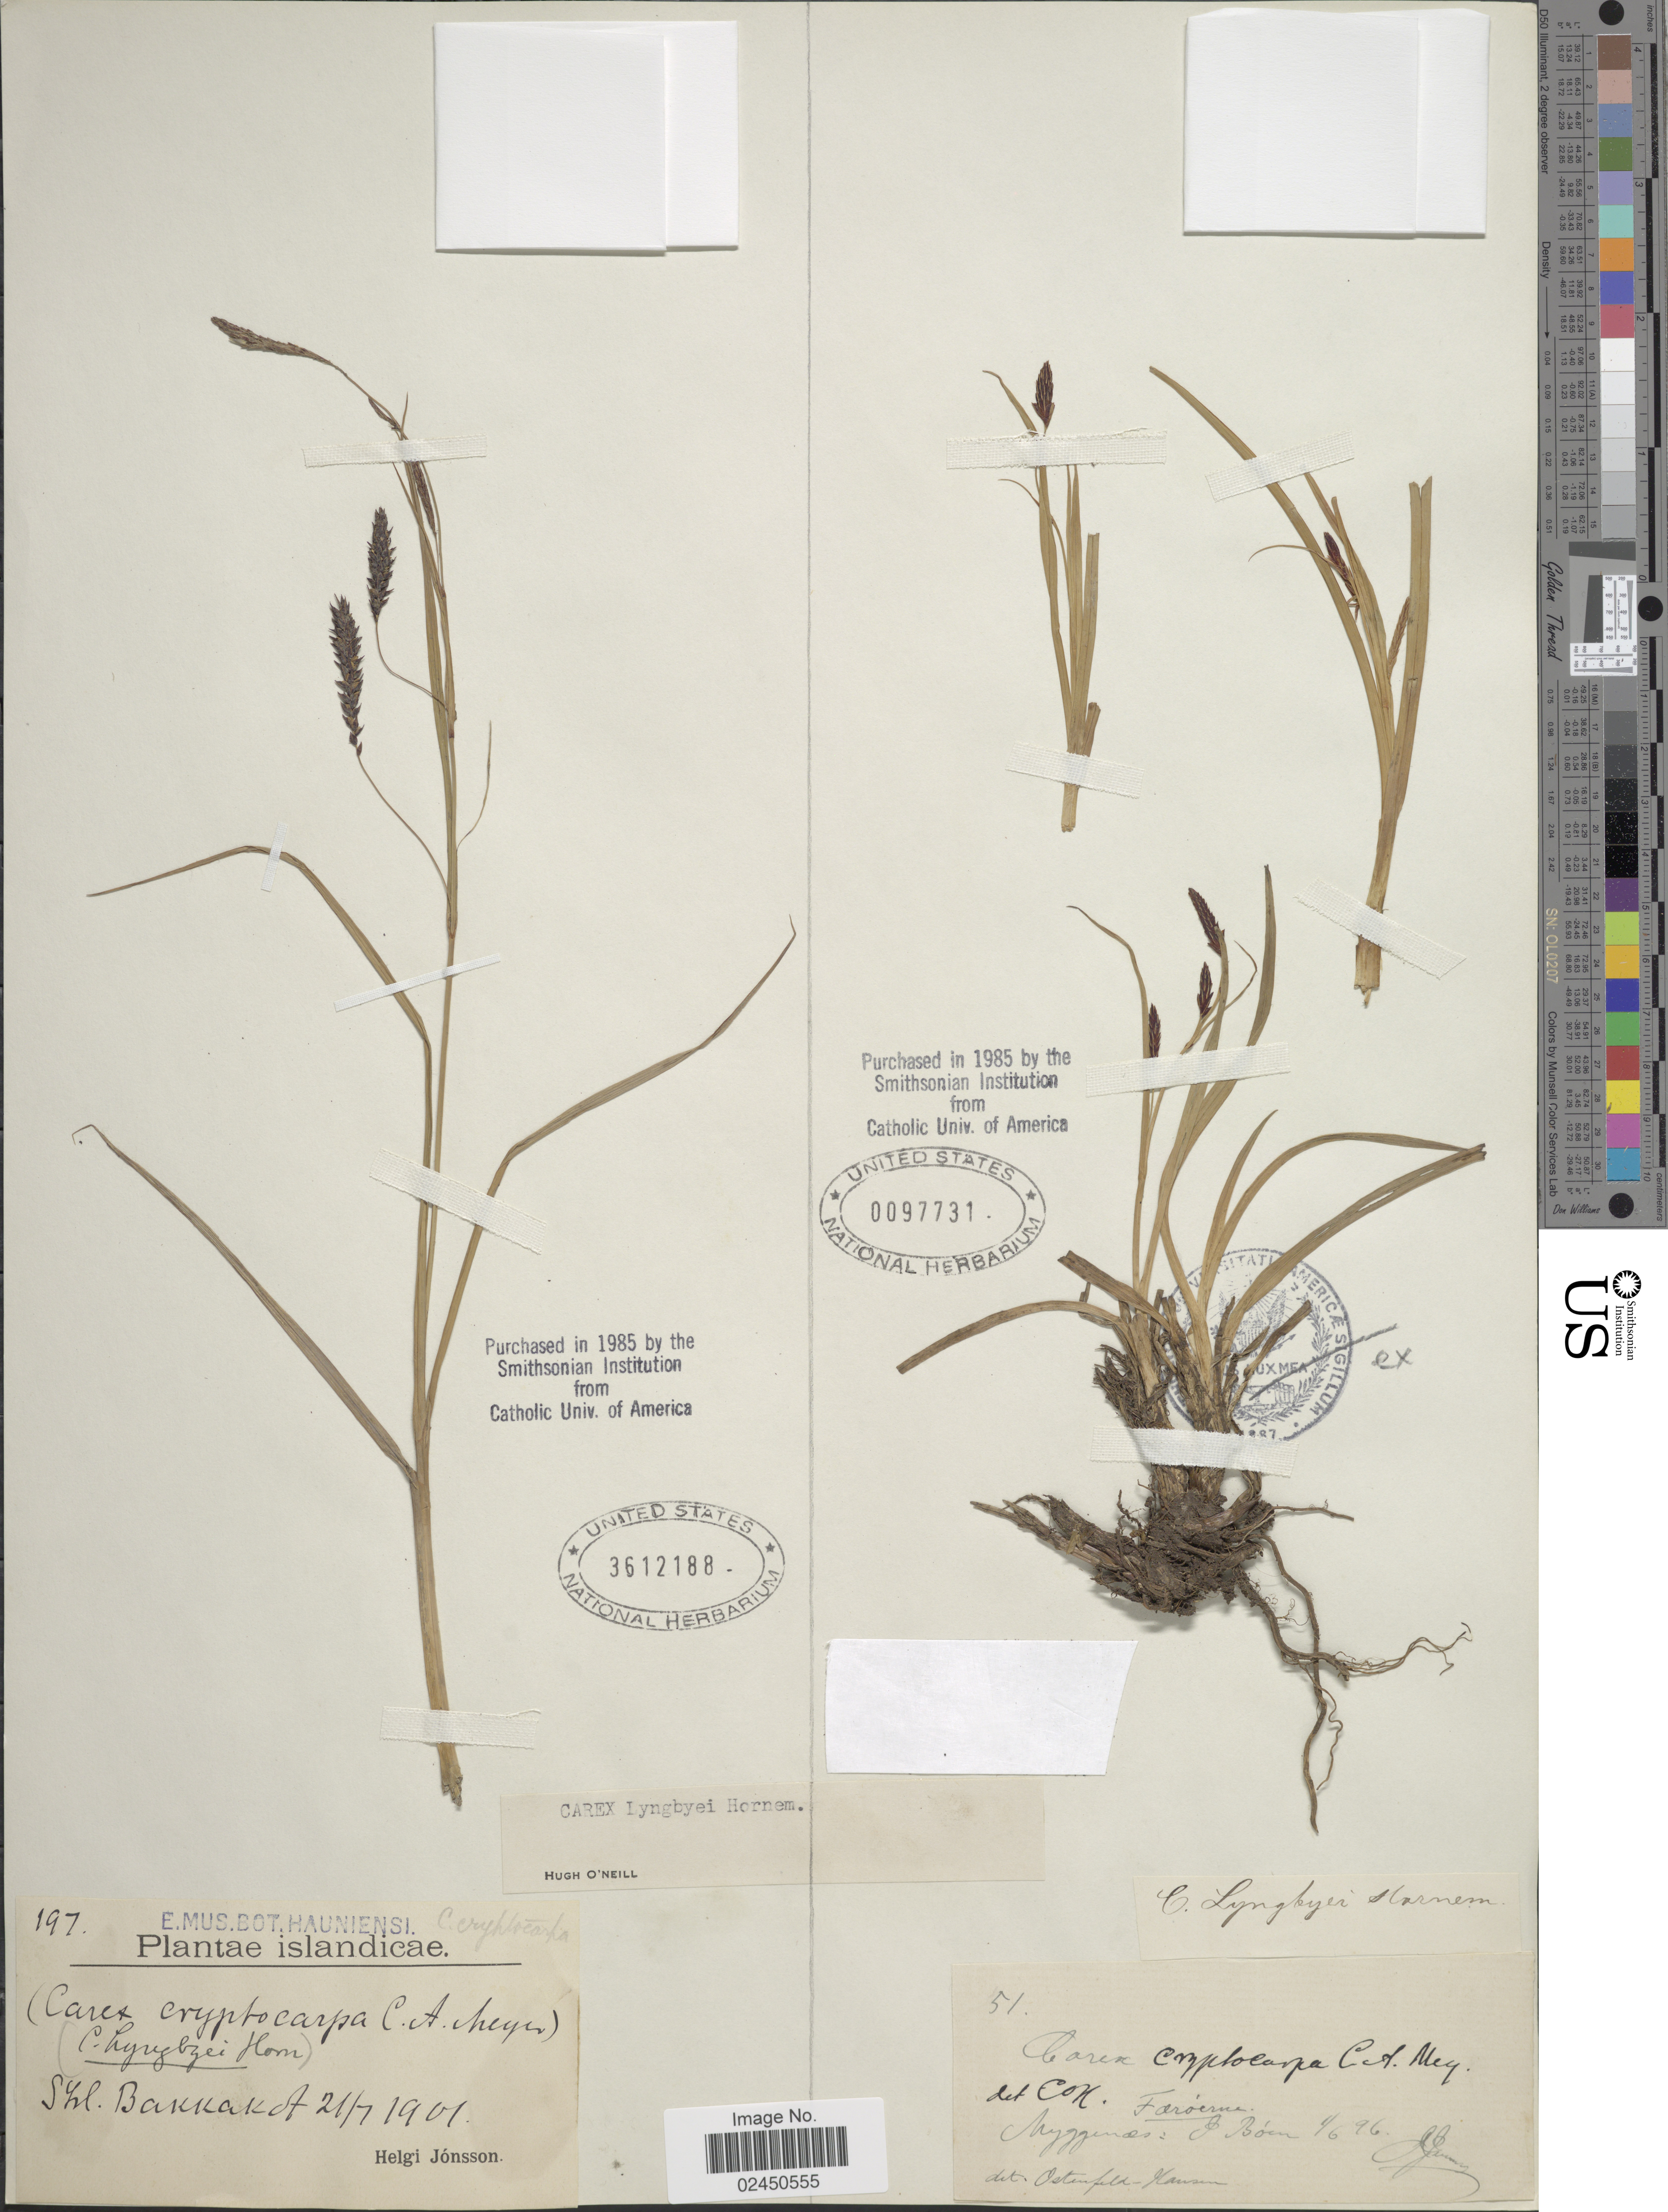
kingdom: Plantae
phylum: Tracheophyta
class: Liliopsida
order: Poales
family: Cyperaceae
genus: Carex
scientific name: Carex lyngbyei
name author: Hornem.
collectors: C. Jenssen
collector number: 51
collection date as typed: Transcribed d/m/y: 1/6/96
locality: Faroerne. Myggenes: J. Boen [interpreted]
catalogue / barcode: US 97731-2